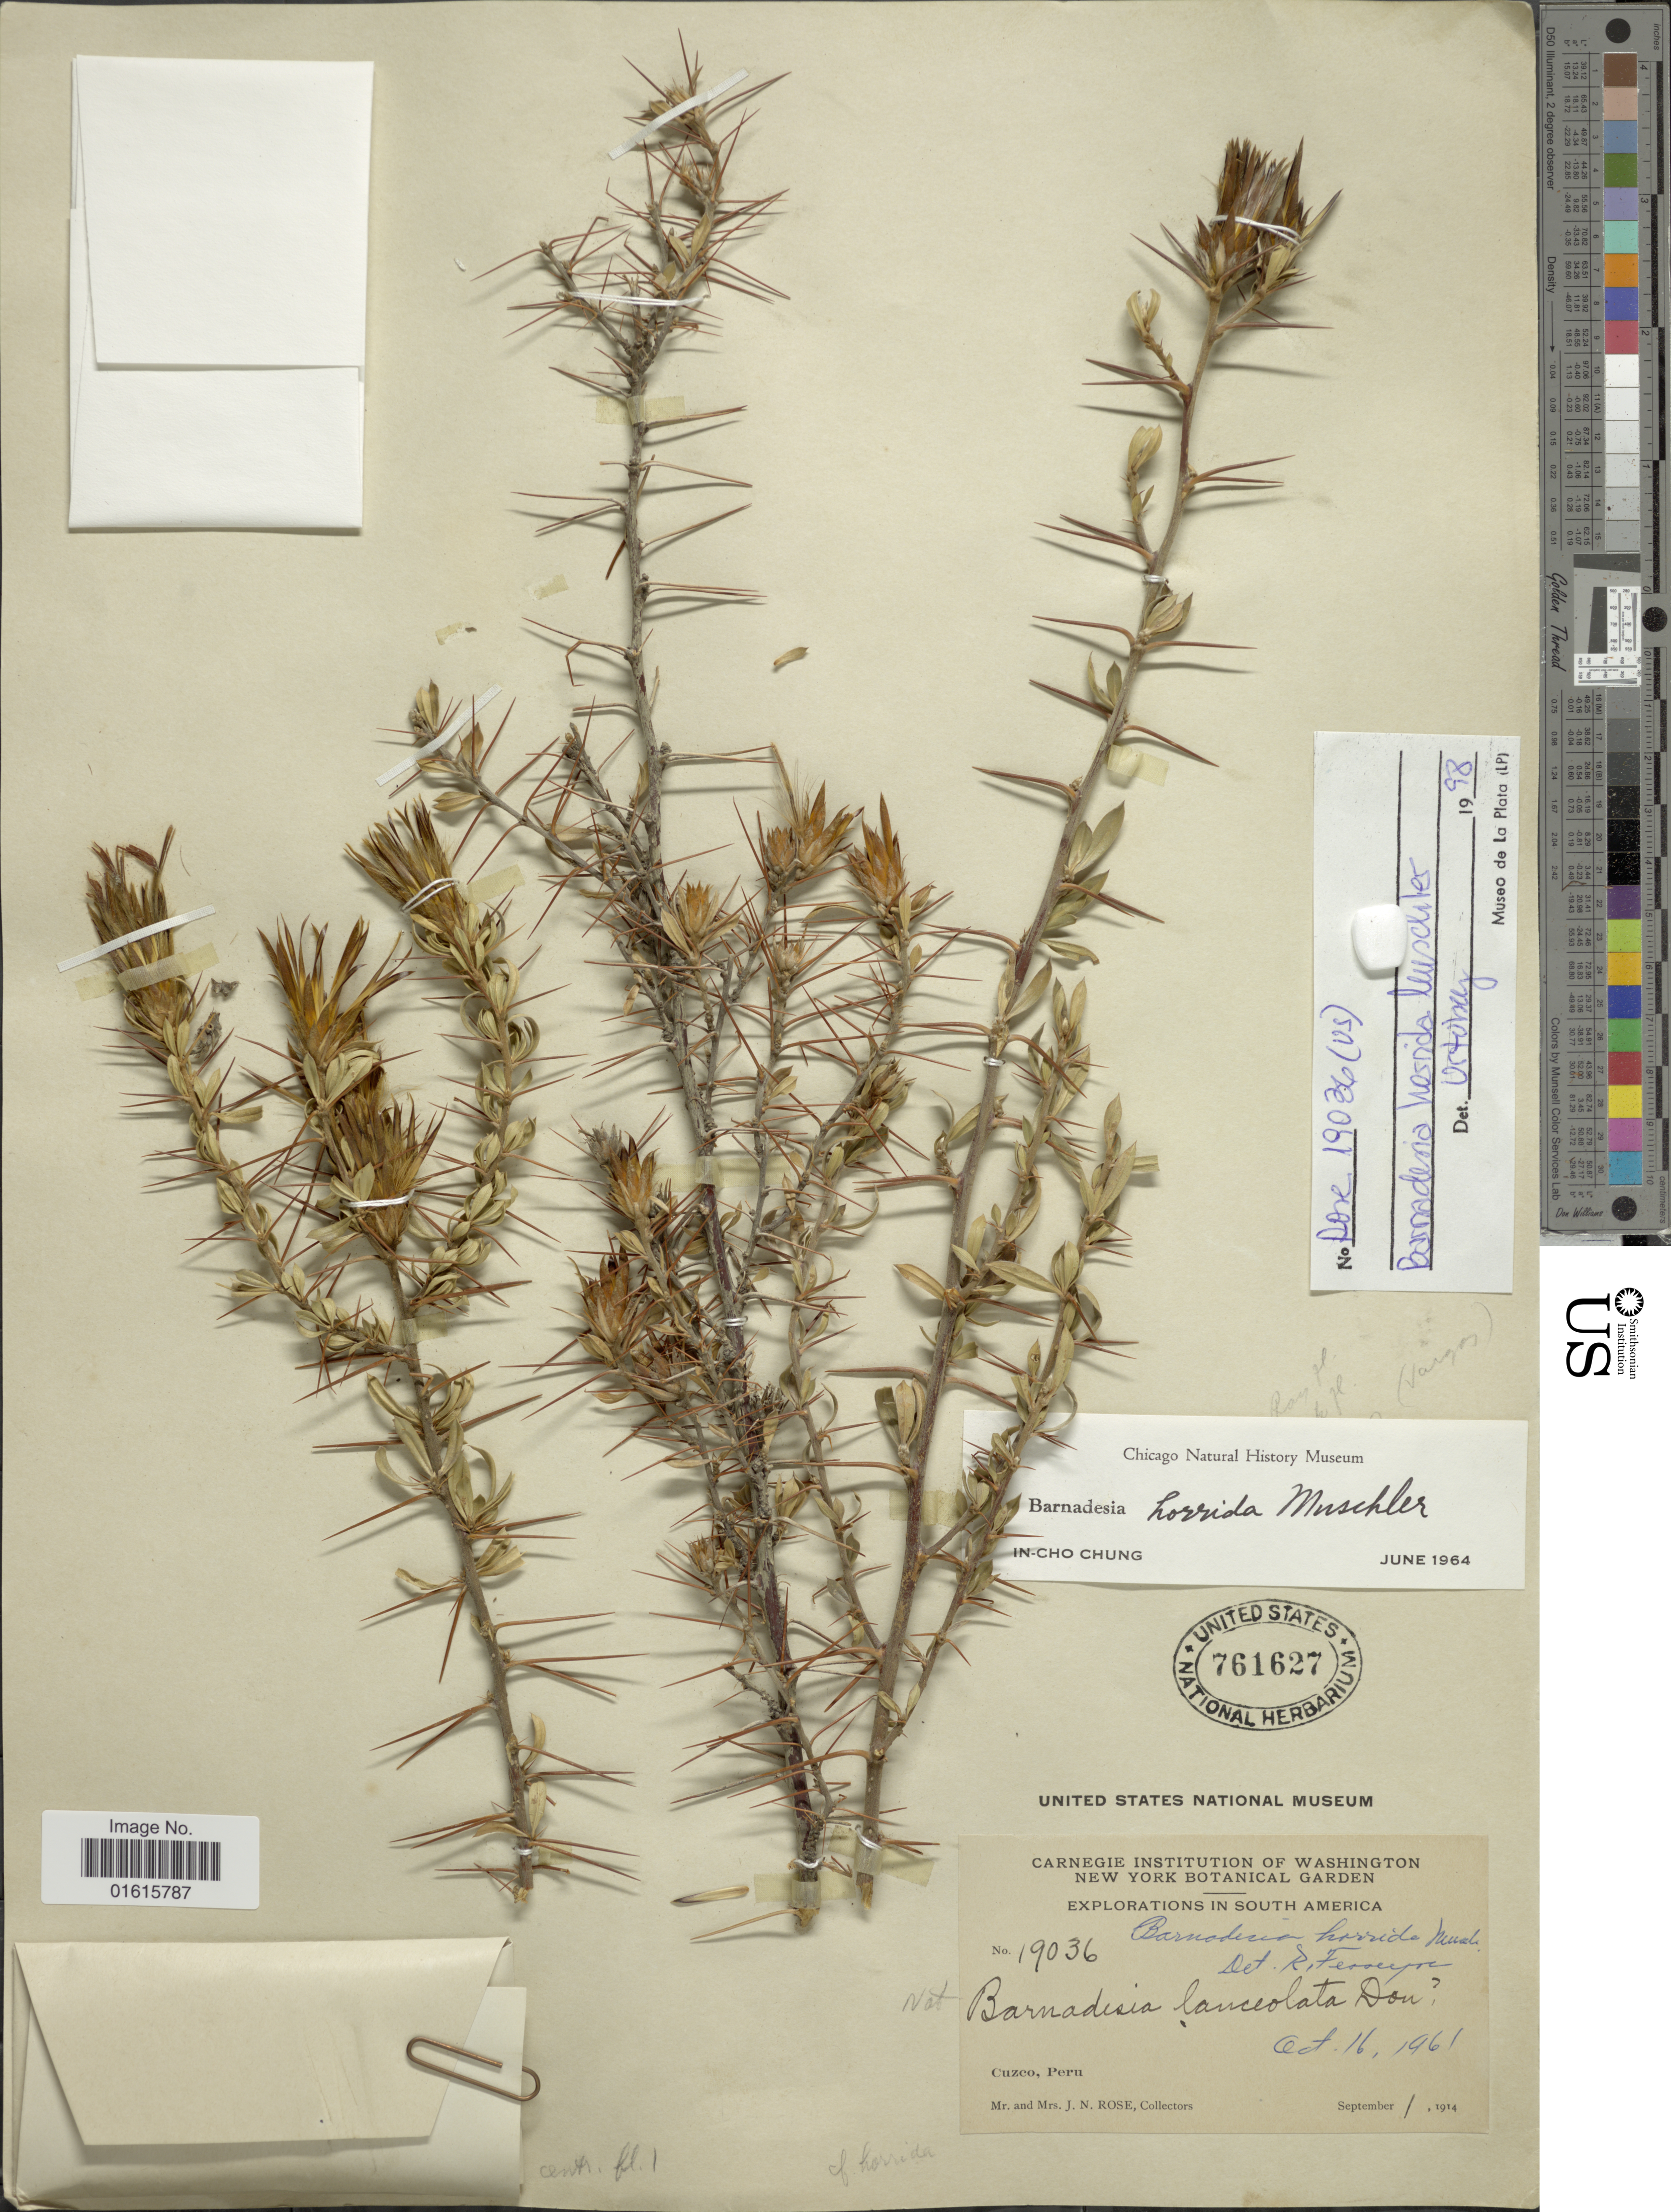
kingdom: Plantae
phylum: Tracheophyta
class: Magnoliopsida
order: Asterales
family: Asteraceae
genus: Barnadesia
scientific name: Barnadesia horrida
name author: Muschl.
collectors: J. N. Rose & L. B. Rose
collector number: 19036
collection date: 1914-09-01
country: Peru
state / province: Cusco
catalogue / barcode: US 761627